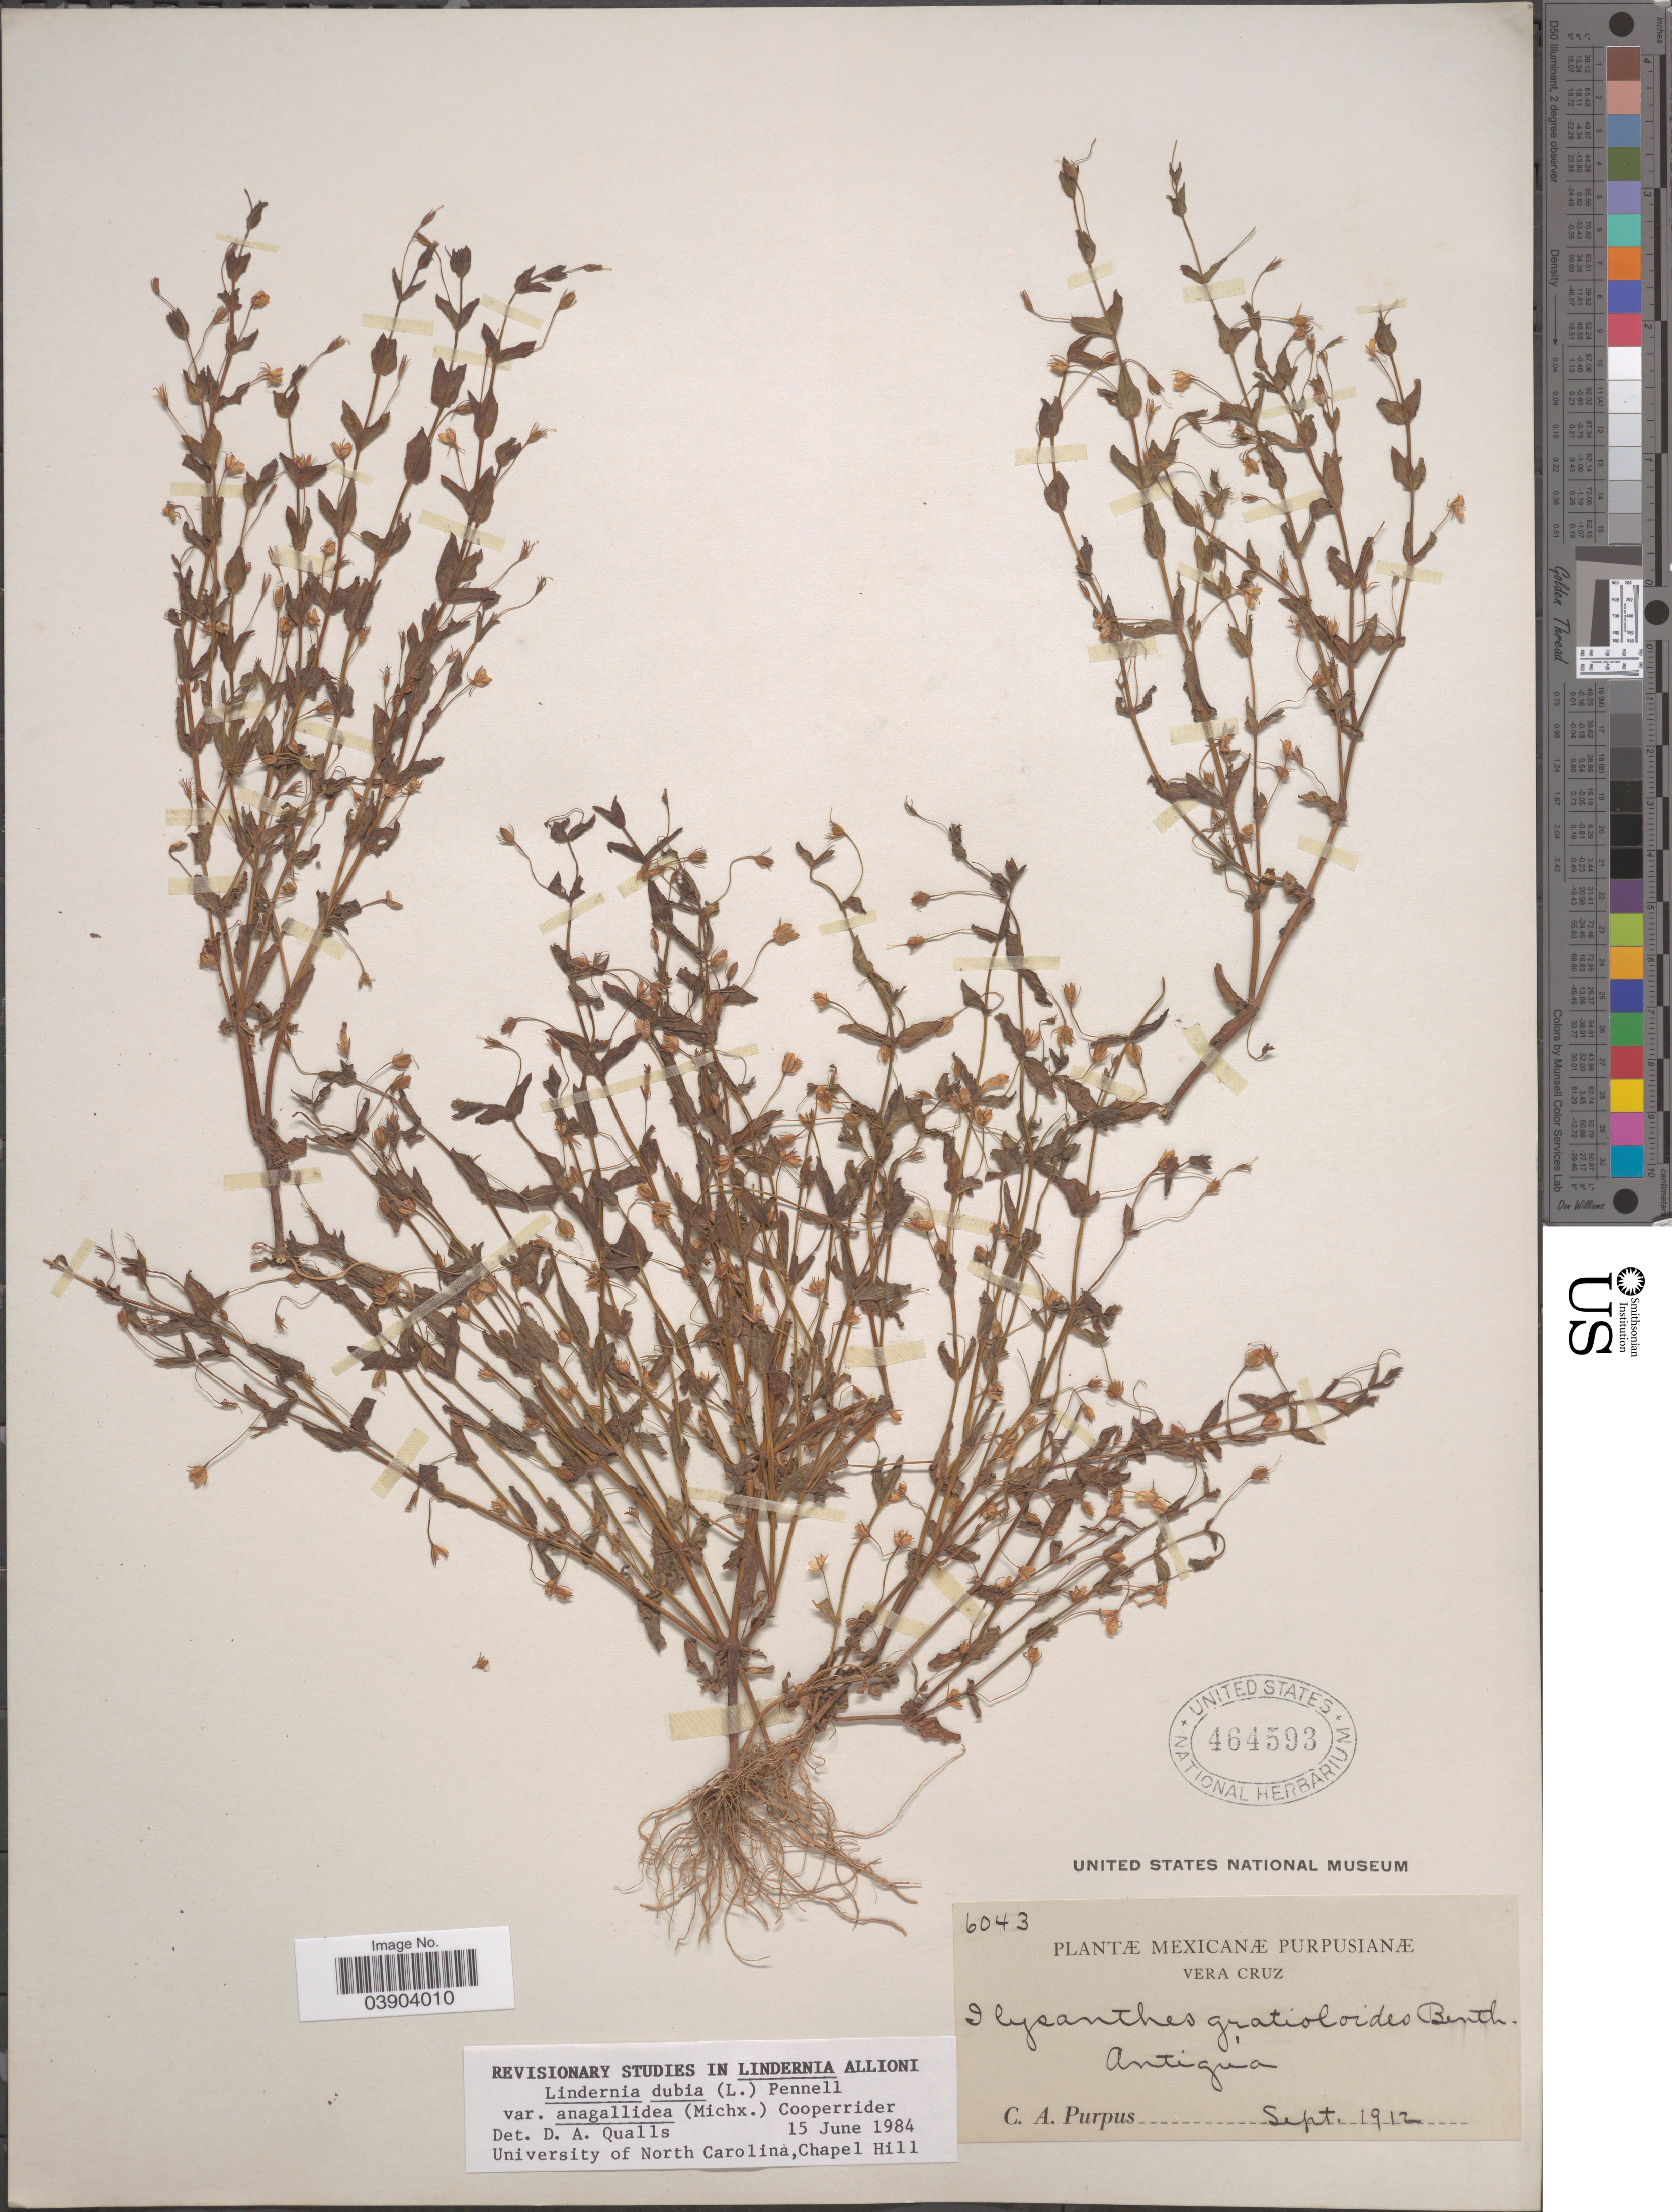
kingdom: Plantae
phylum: Tracheophyta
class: Magnoliopsida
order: Lamiales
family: Linderniaceae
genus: Lindernia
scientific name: Lindernia dubia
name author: (L.) Pennell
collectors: C. A. Purpus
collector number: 6043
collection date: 1912-09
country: Mexico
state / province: Veracruz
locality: Vera Cruz. Antigua.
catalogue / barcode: US 464593